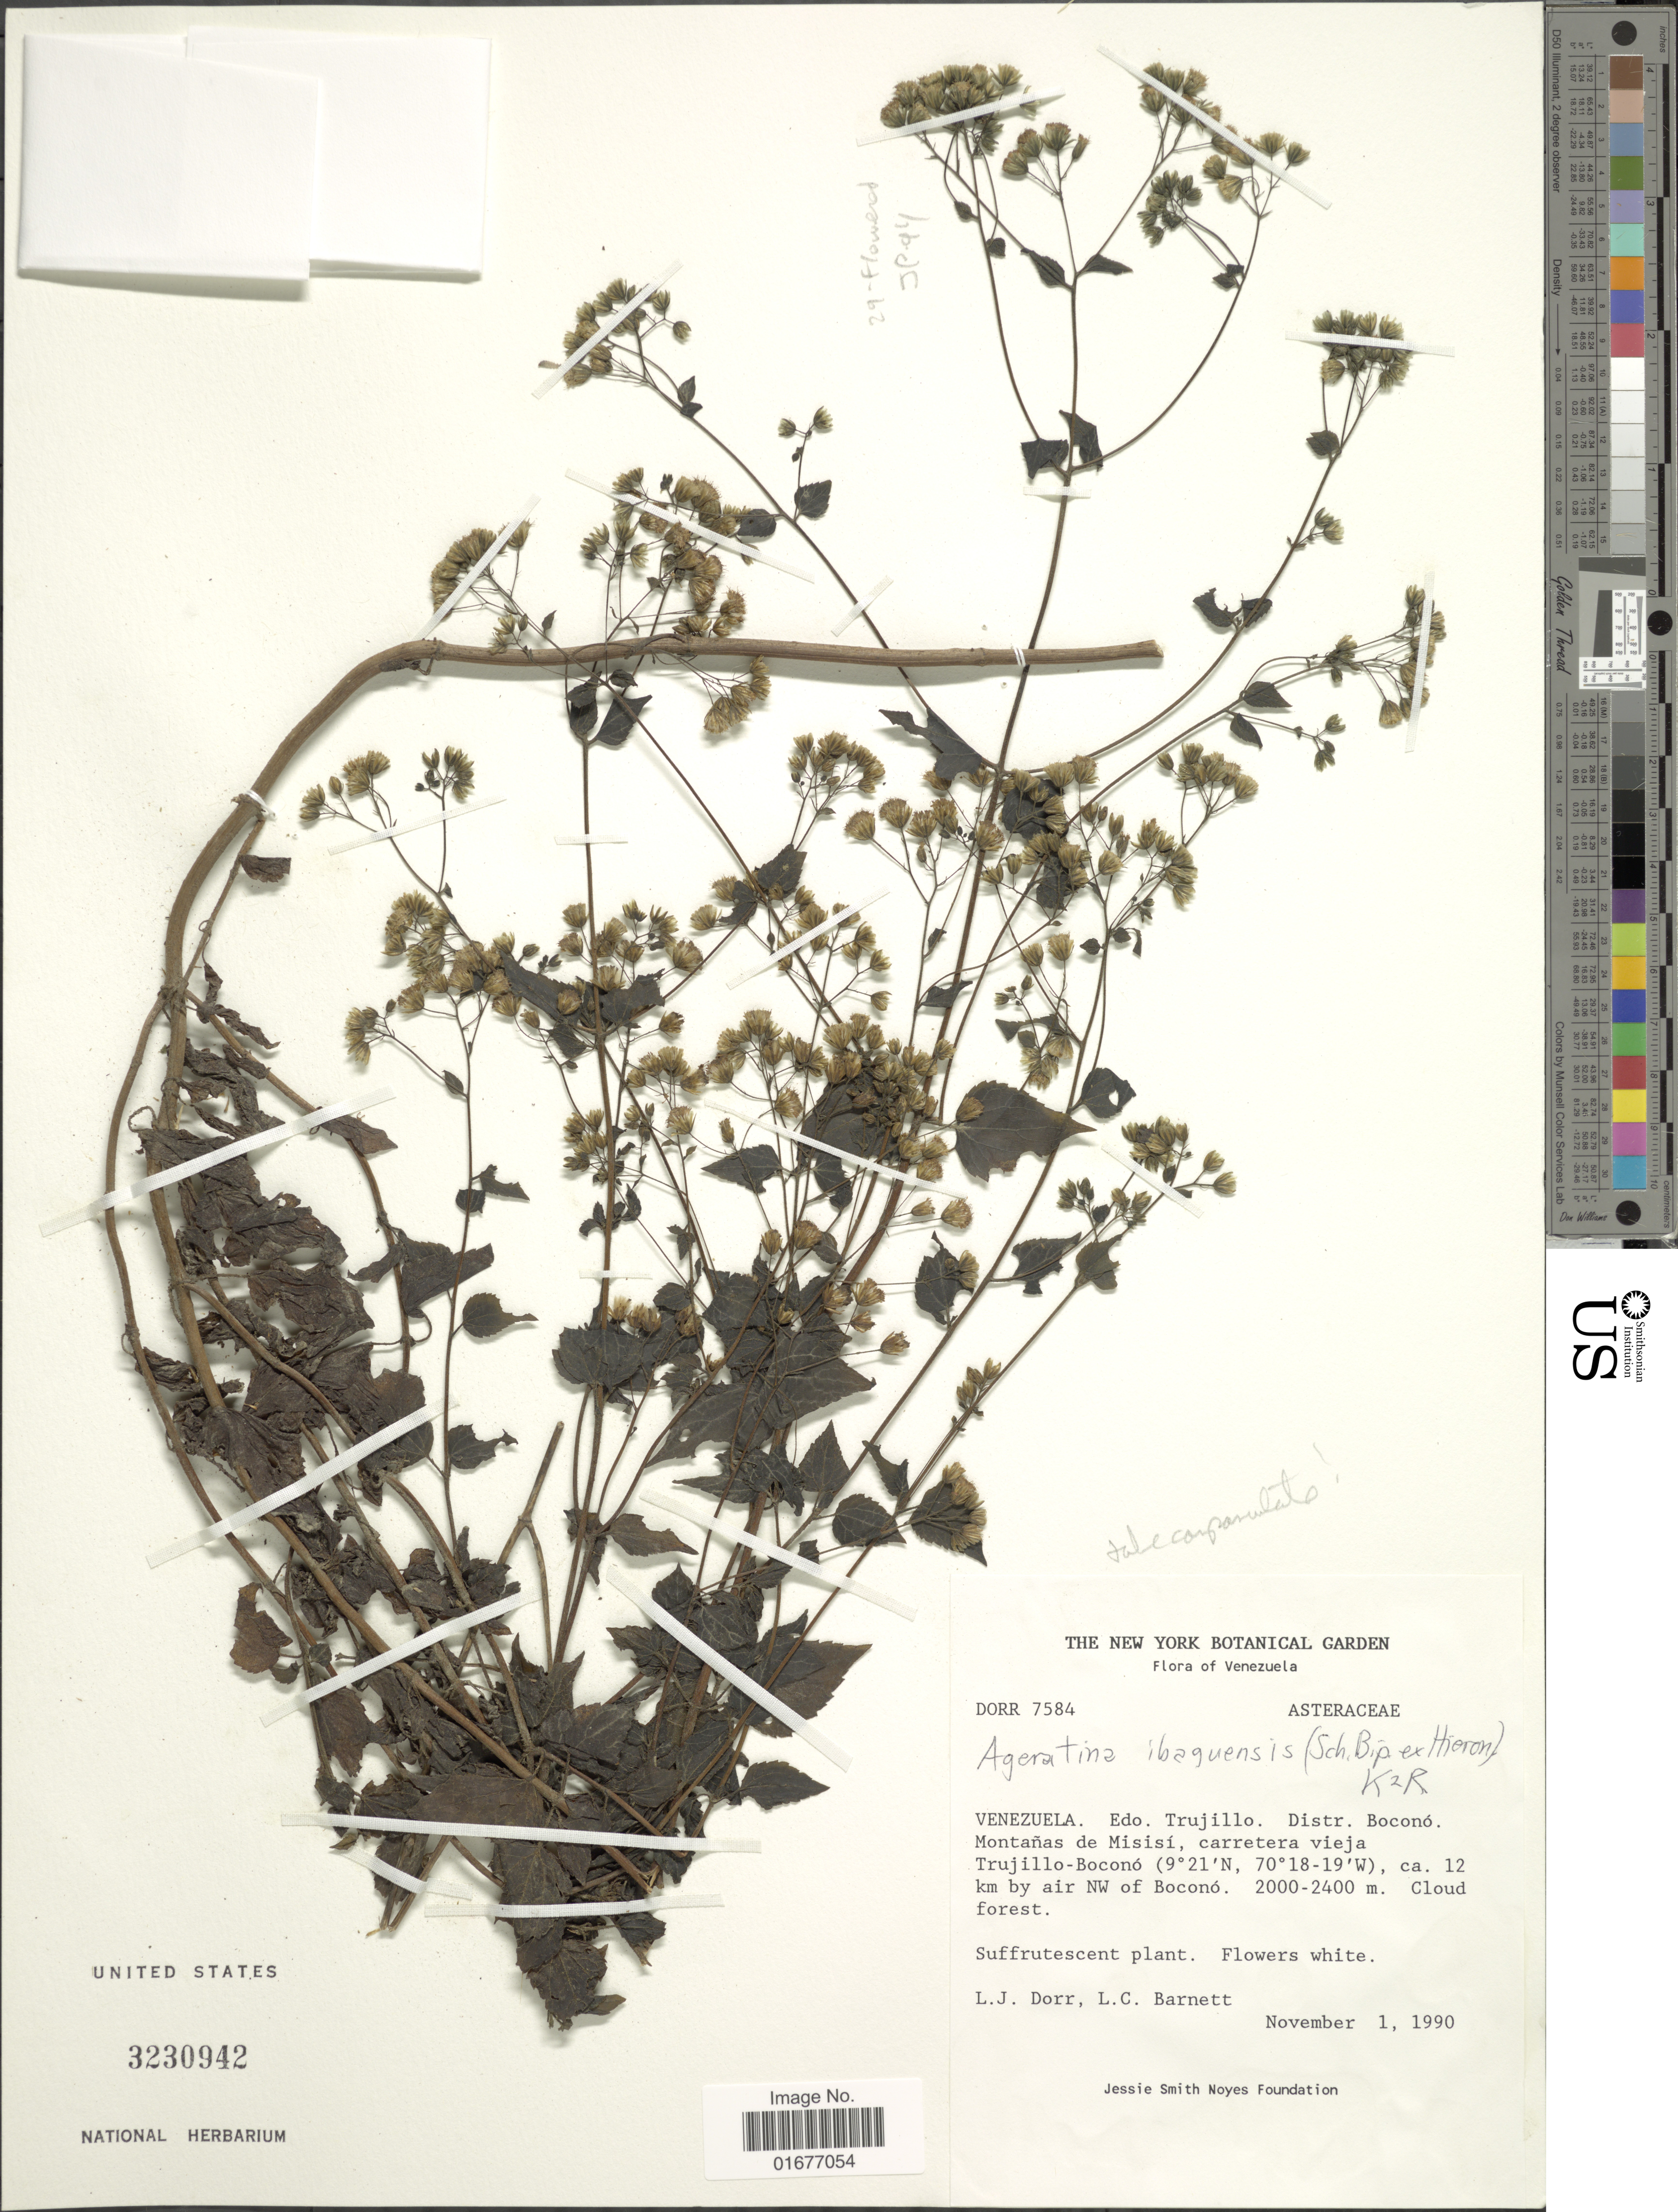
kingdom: Plantae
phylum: Tracheophyta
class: Magnoliopsida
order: Asterales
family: Asteraceae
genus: Ageratina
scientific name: Ageratina ibaguensis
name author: (Sch. Bip. ex Hieron.) R.M. King & H. Rob.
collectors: L. J. Dorr & L. C. Barnett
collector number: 7584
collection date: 1990-11-01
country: Venezuela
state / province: Trujillo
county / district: Boconó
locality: Montanas de Misisi, carretera vieja Trujillo-Bocono, ca. 12 km by air NW of Bocono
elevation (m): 2000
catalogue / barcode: US 3230942